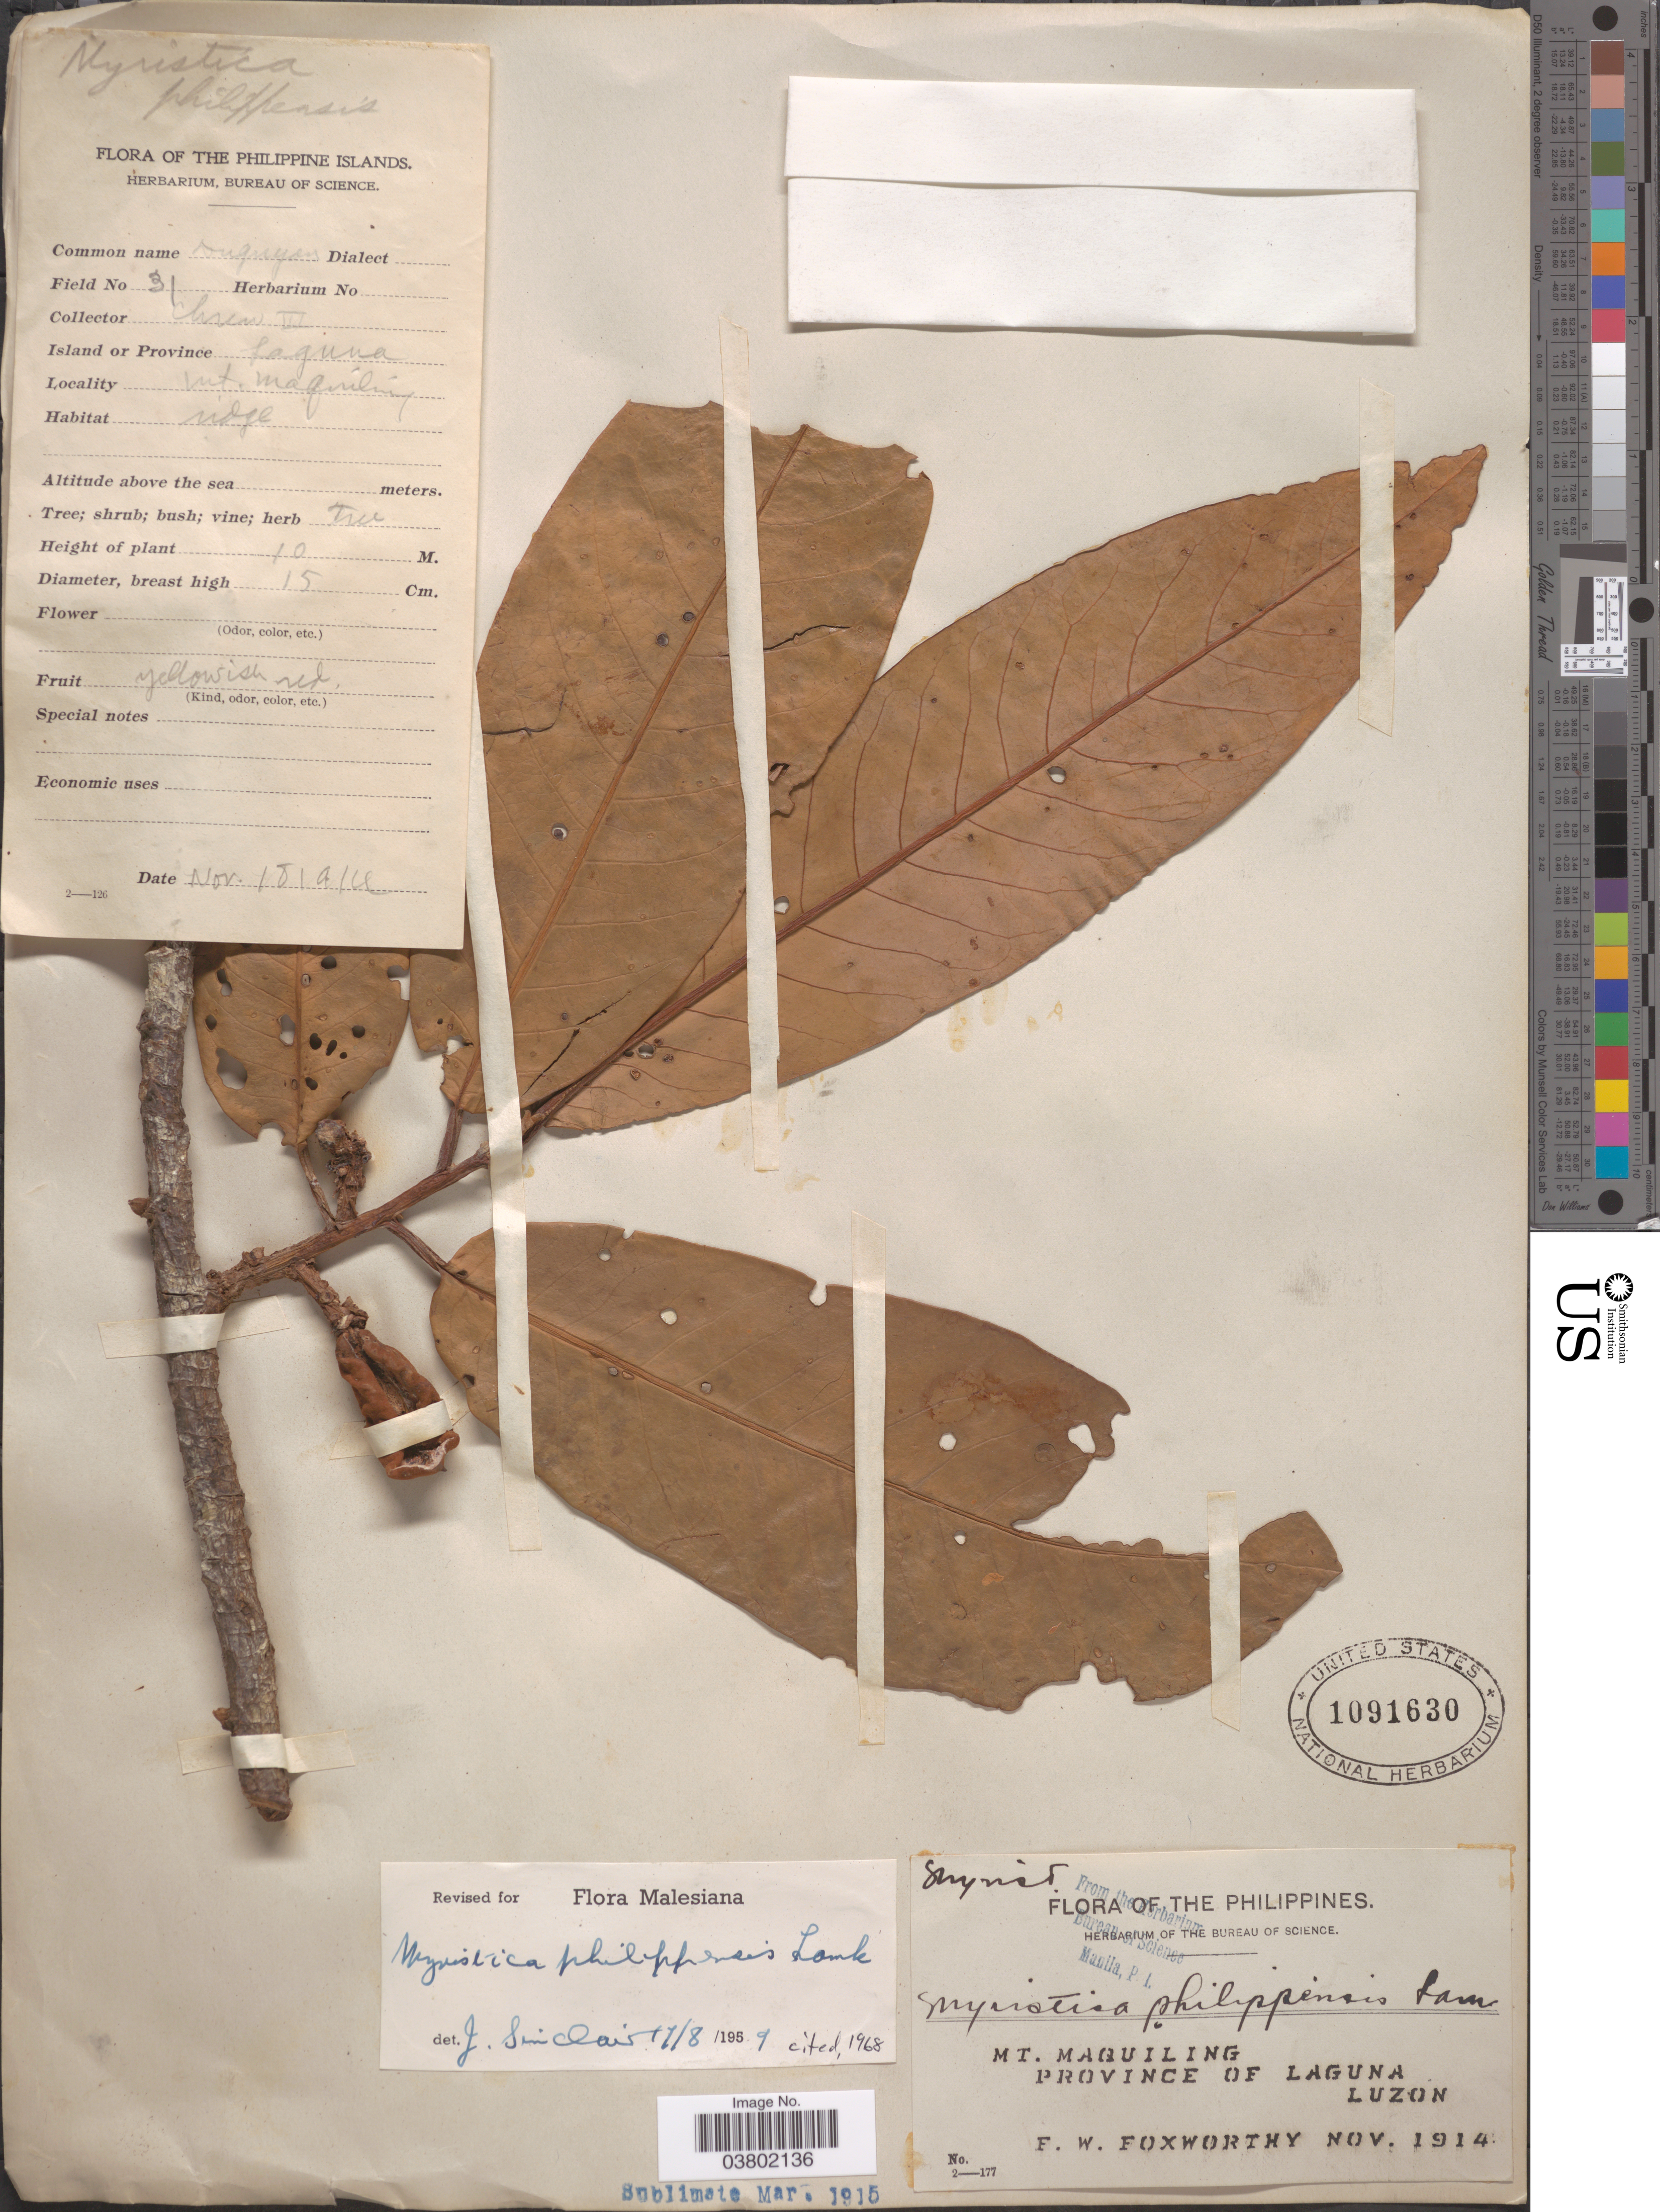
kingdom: Plantae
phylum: Tracheophyta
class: Magnoliopsida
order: Magnoliales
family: Myristicaceae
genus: Myristica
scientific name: Myristica philippensis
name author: Lam.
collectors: F. W. Foxworthy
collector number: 31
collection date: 1914-11-18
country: Philippines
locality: Mt. Maquiling, Province of Laguna, Luzon.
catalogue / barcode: US 1091630